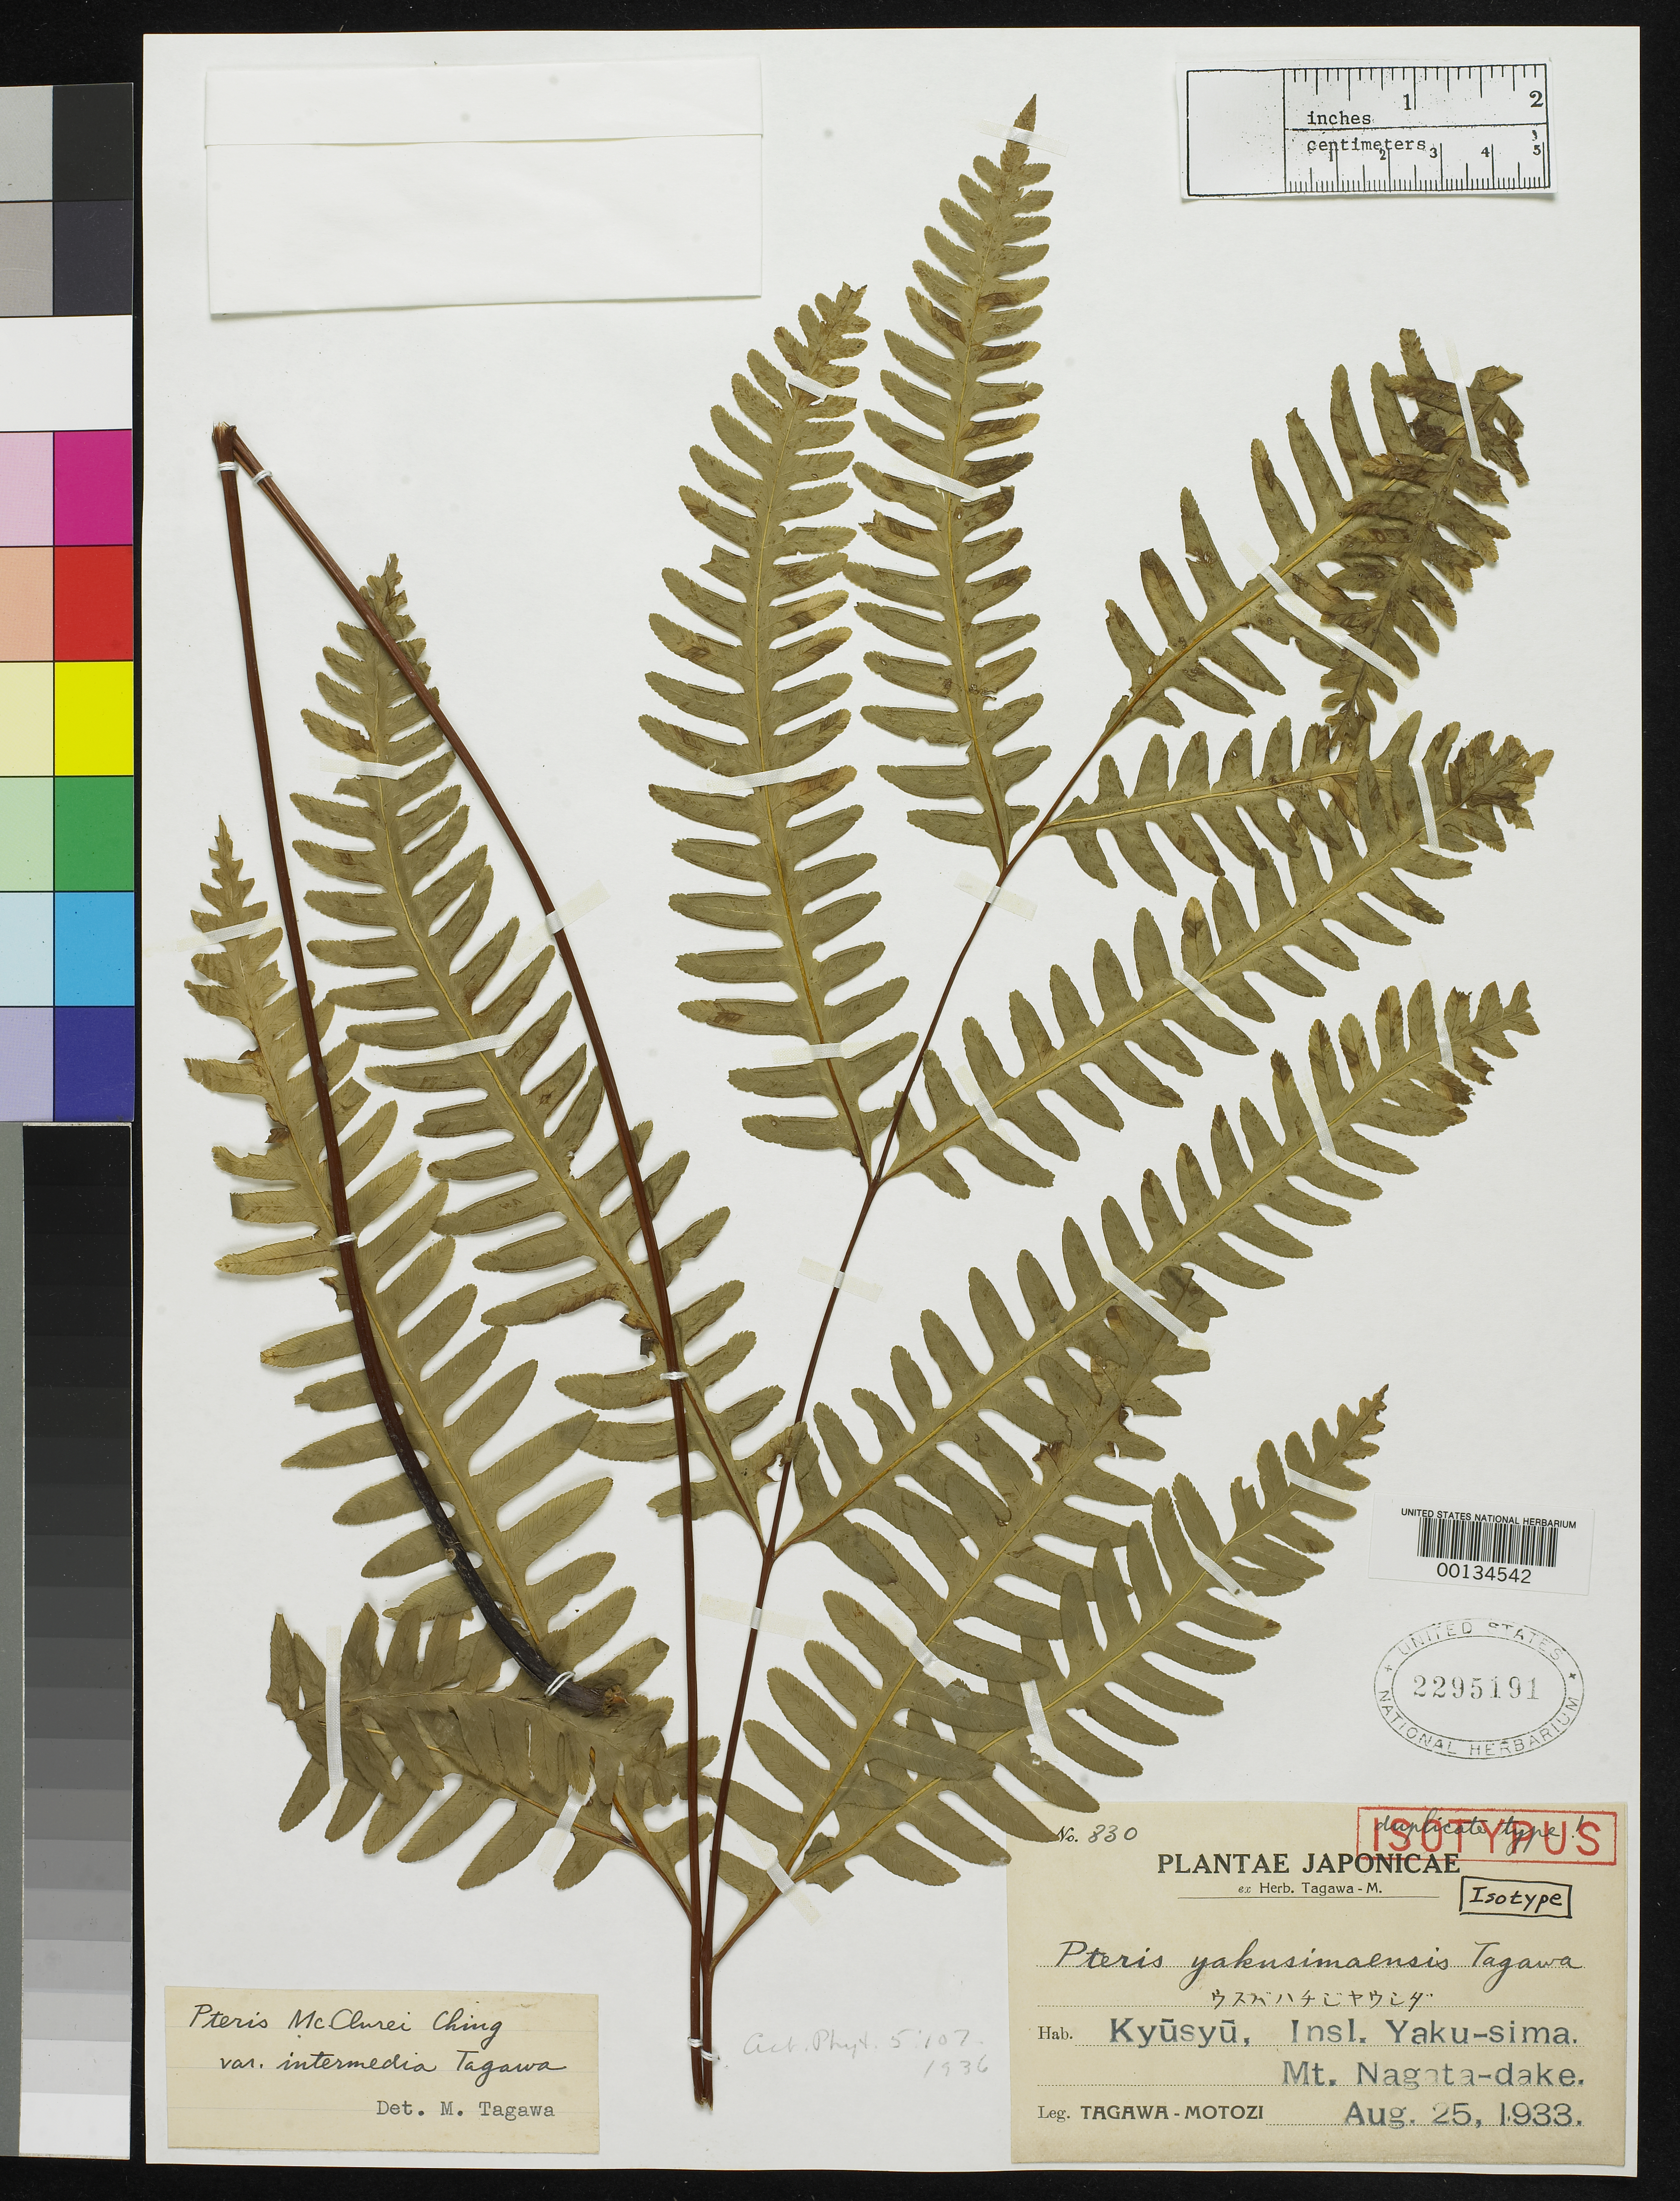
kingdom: Plantae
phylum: Tracheophyta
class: Polypodiopsida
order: Polypodiales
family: Pteridaceae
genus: Pteris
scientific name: Pteris yakusimaensis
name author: Tagawa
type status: Type Collection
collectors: M. Tagawa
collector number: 830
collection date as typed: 25 Aug 1933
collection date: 1933-08-25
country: Japan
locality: Kyusys, Insl. Yaku-soma, Mt. Nagata-dake.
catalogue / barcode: US 2295191